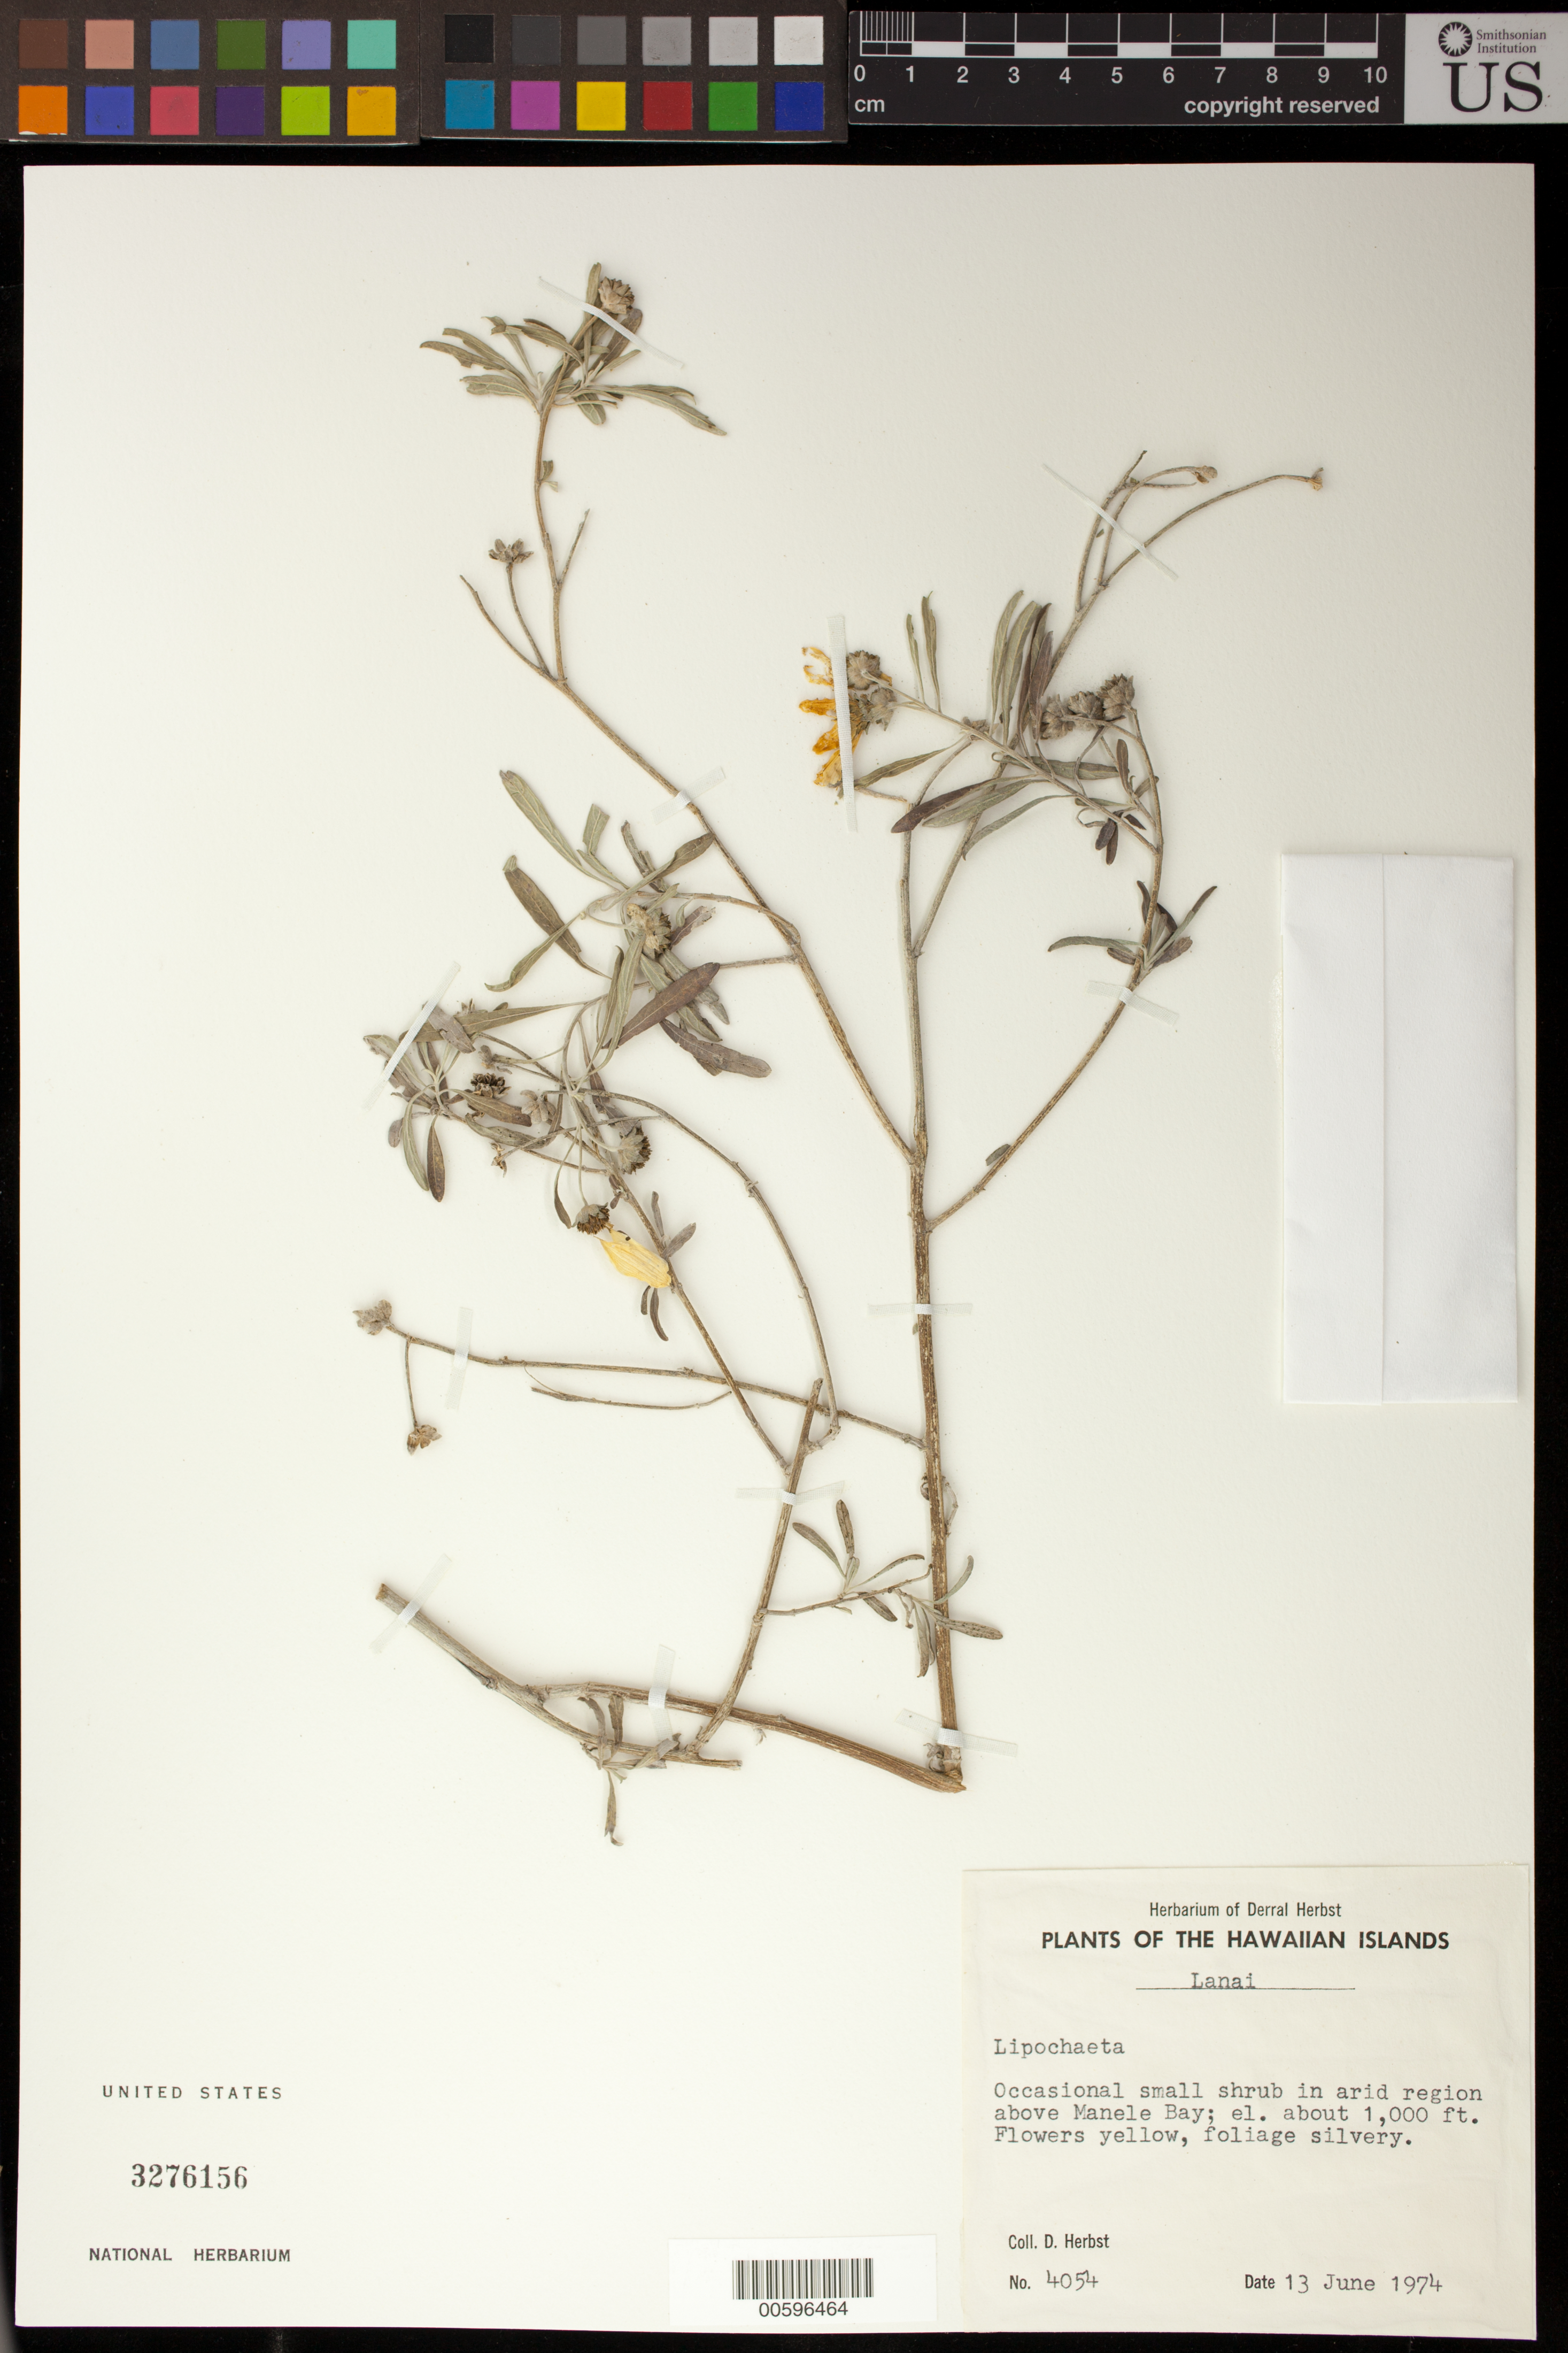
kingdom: Plantae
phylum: Tracheophyta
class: Magnoliopsida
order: Asterales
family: Asteraceae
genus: Lipochaeta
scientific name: Lipochaeta sp.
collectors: D. R. Herbst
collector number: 4054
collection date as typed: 13 Jun 1974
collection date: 1974-06-13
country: United States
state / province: Hawaii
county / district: Maui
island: Lana'i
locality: Above Manele Bay.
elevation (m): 305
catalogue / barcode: US 3276156